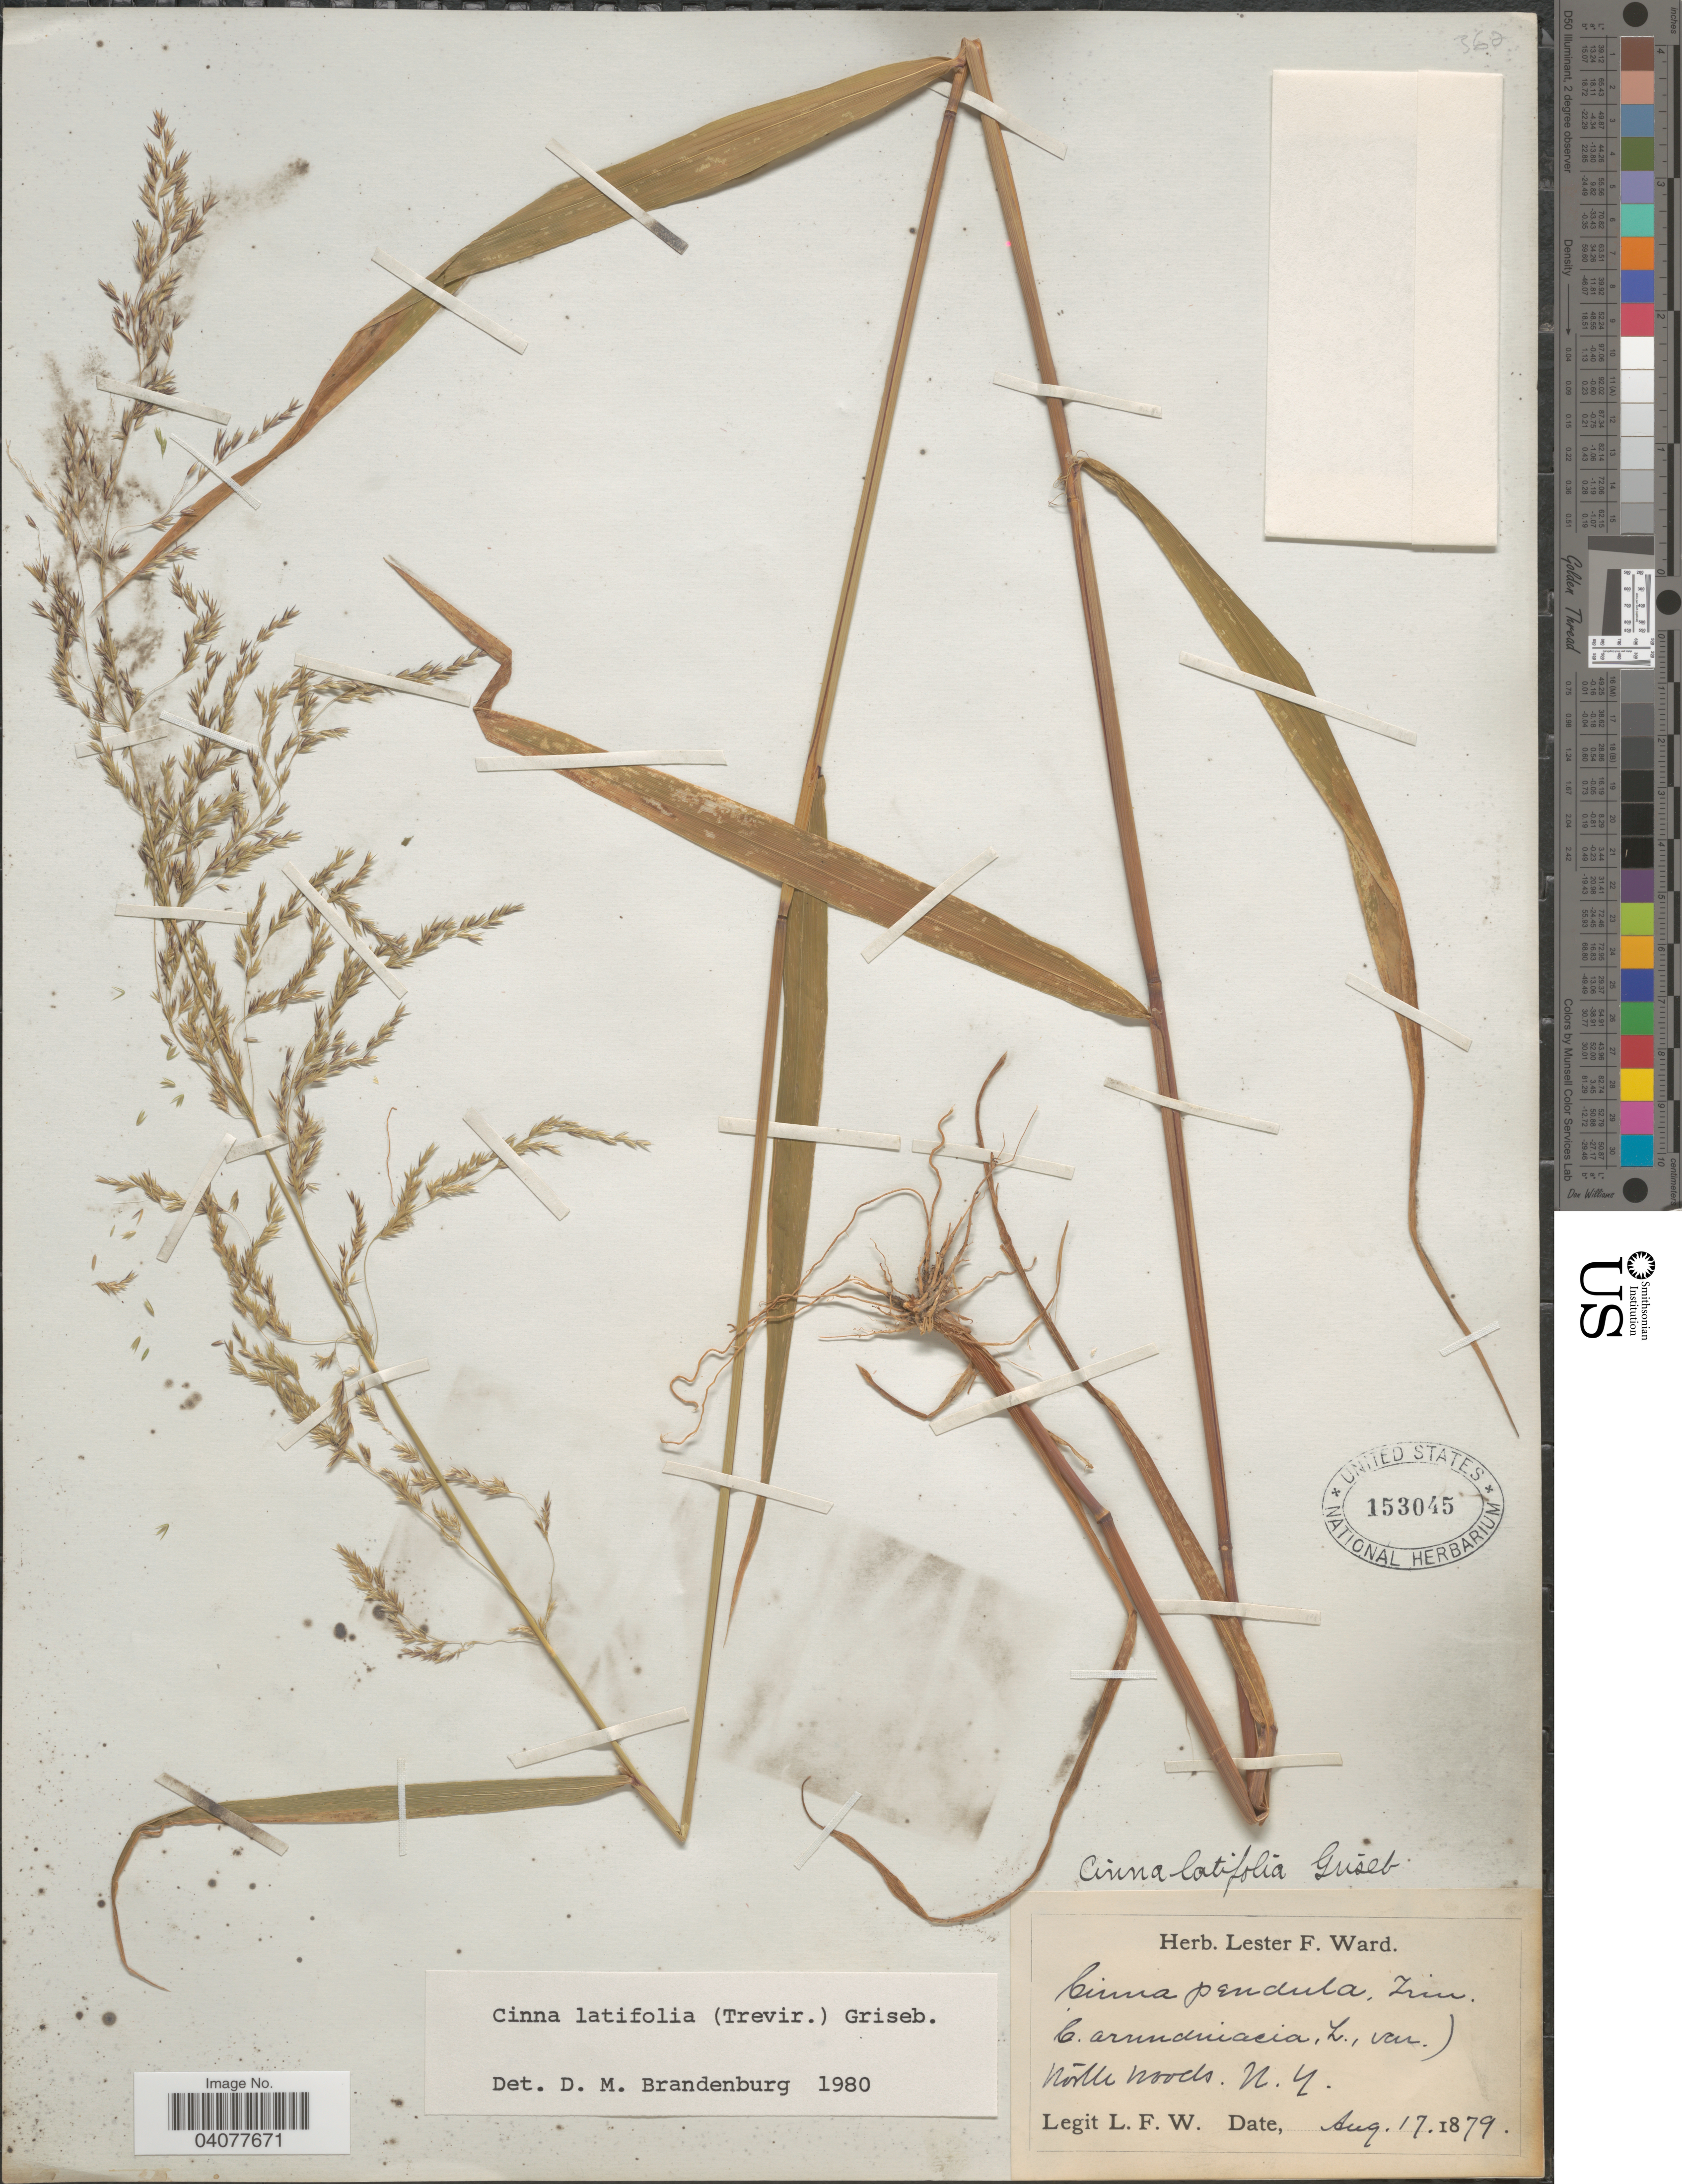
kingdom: Plantae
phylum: Tracheophyta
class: Liliopsida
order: Poales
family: Poaceae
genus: Cinna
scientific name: Cinna latifolia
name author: (Trevir. ex Goeppert) Griseb.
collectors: L. F. Ward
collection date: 1879-08-17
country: United States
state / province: New York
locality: North Woods.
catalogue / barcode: US 153045